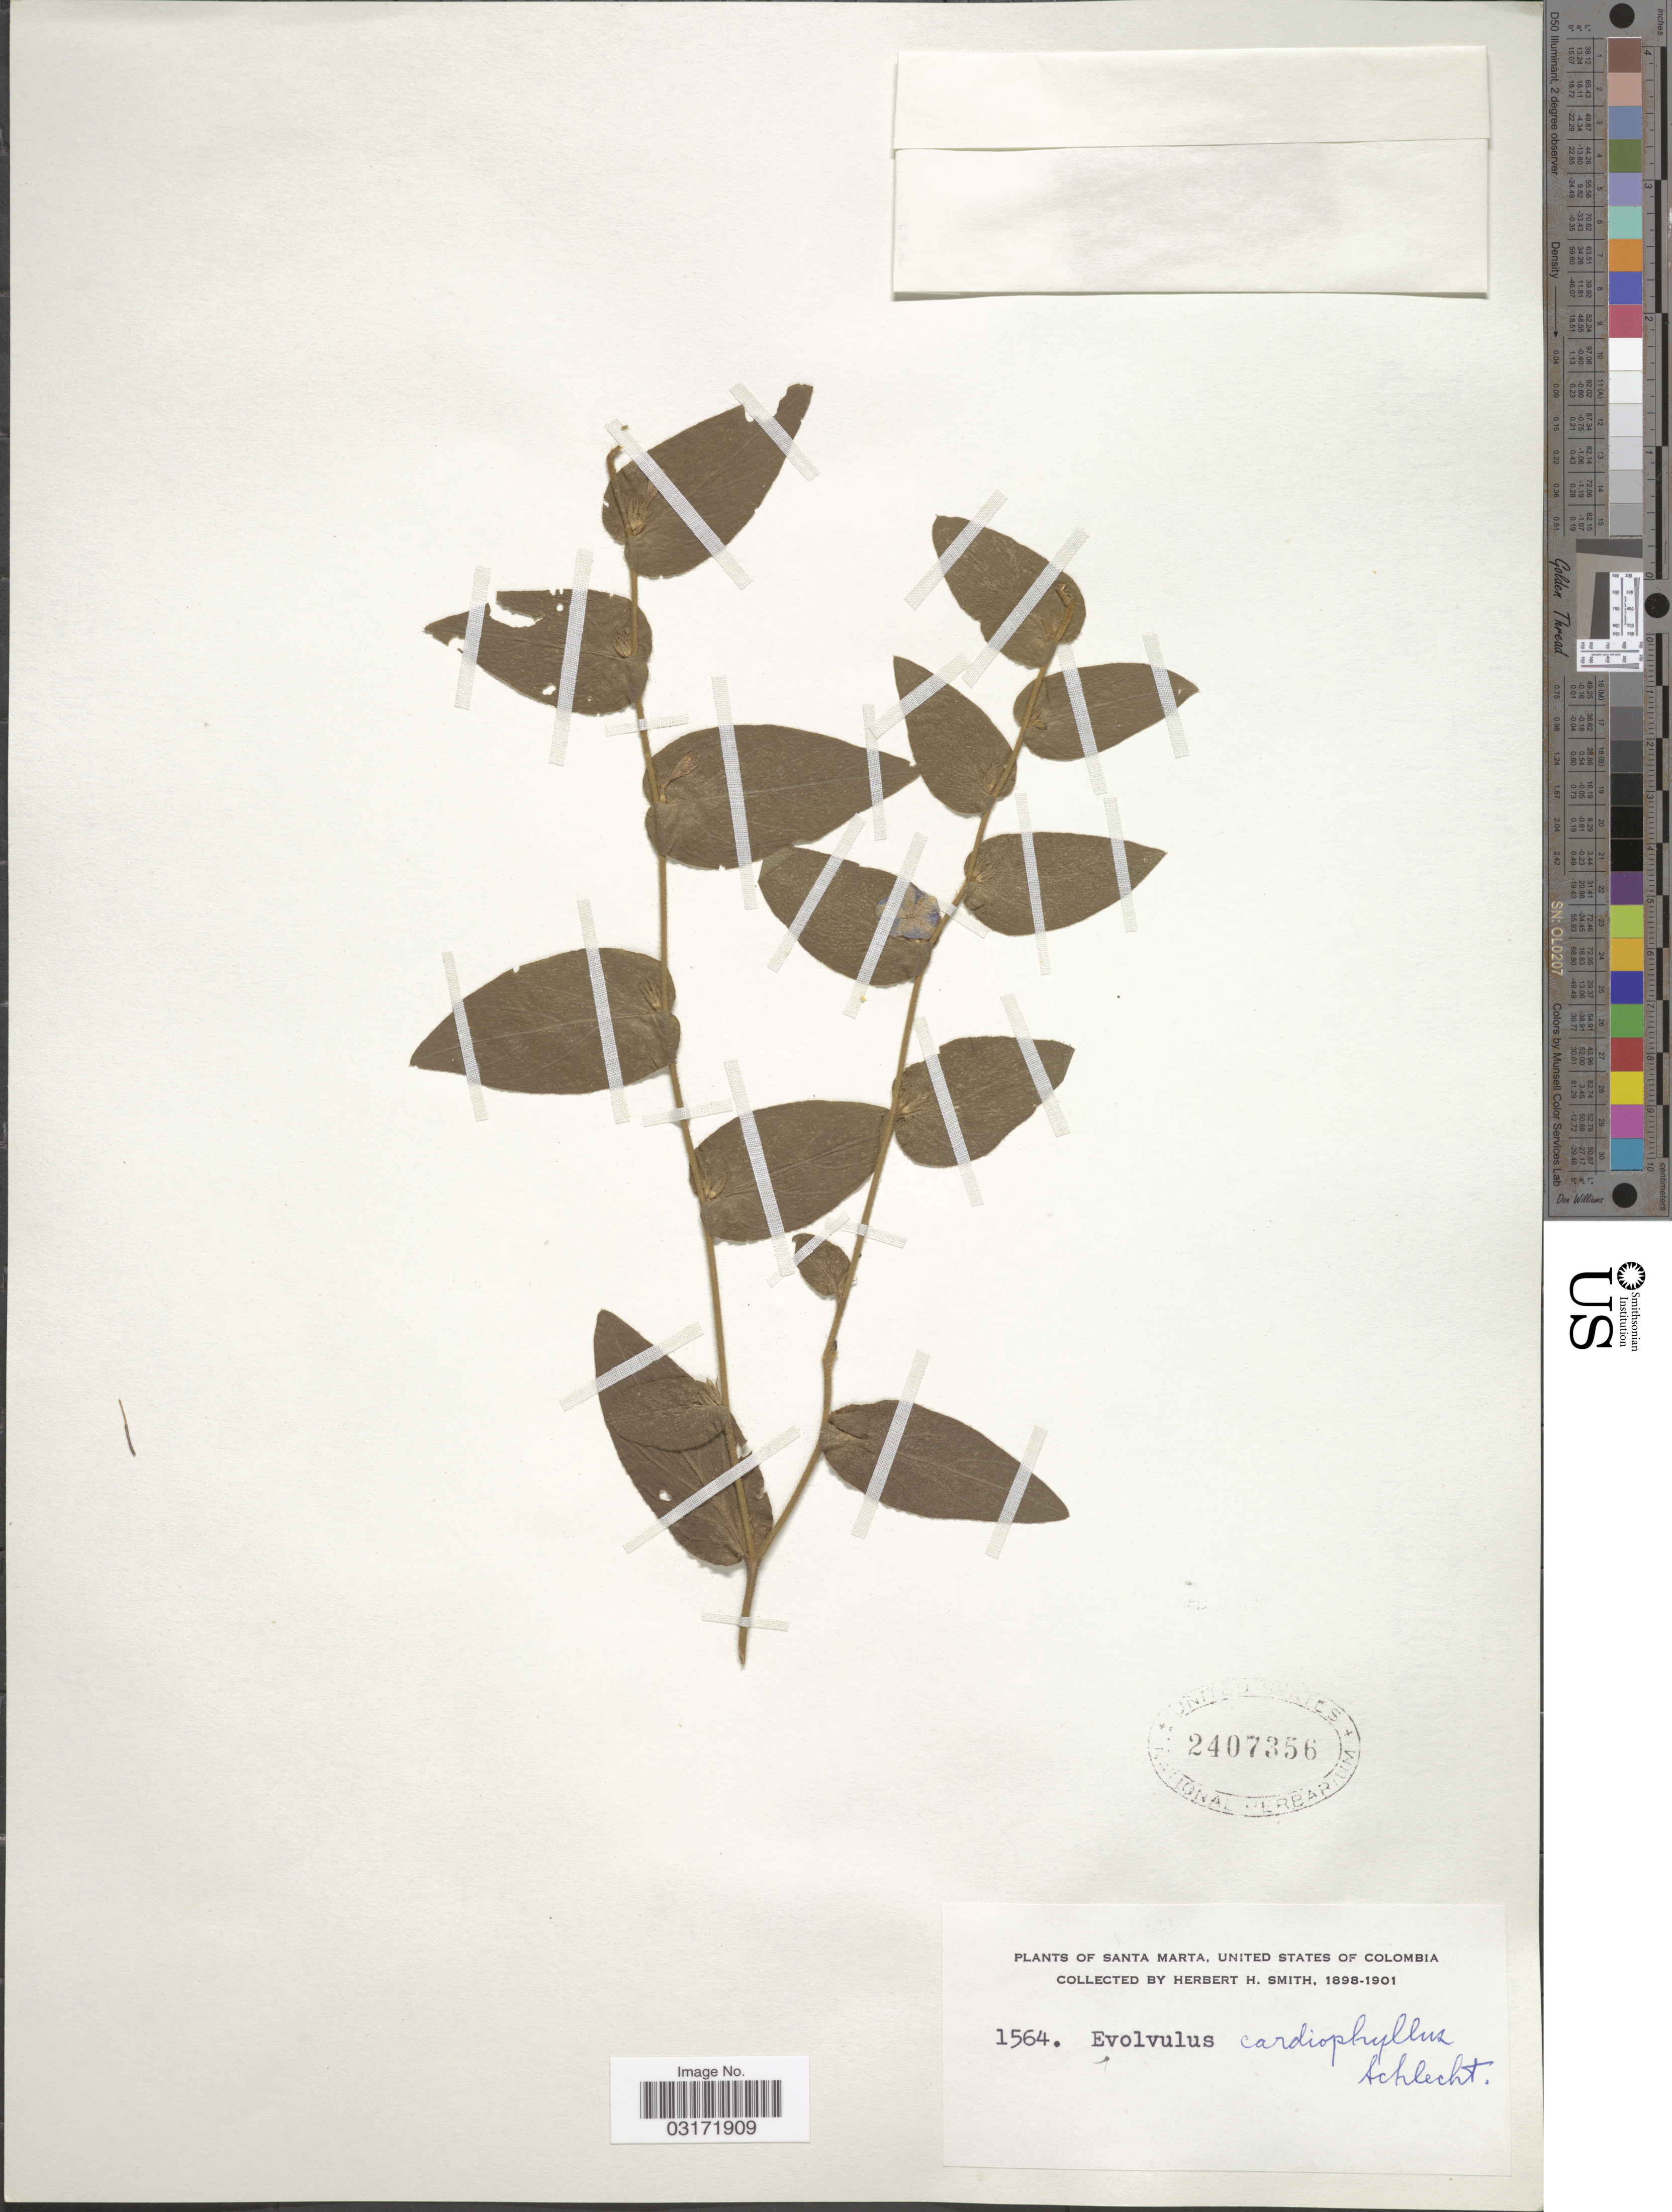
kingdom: Plantae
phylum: Tracheophyta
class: Magnoliopsida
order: Solanales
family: Convolvulaceae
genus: Evolvulus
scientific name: Evolvulus cardiophyllus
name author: Schltdl.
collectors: Herbert H. Smith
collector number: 1564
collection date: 1898/1901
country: Colombia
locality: Santa Marta, United States of Colombia.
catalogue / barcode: US 2407356